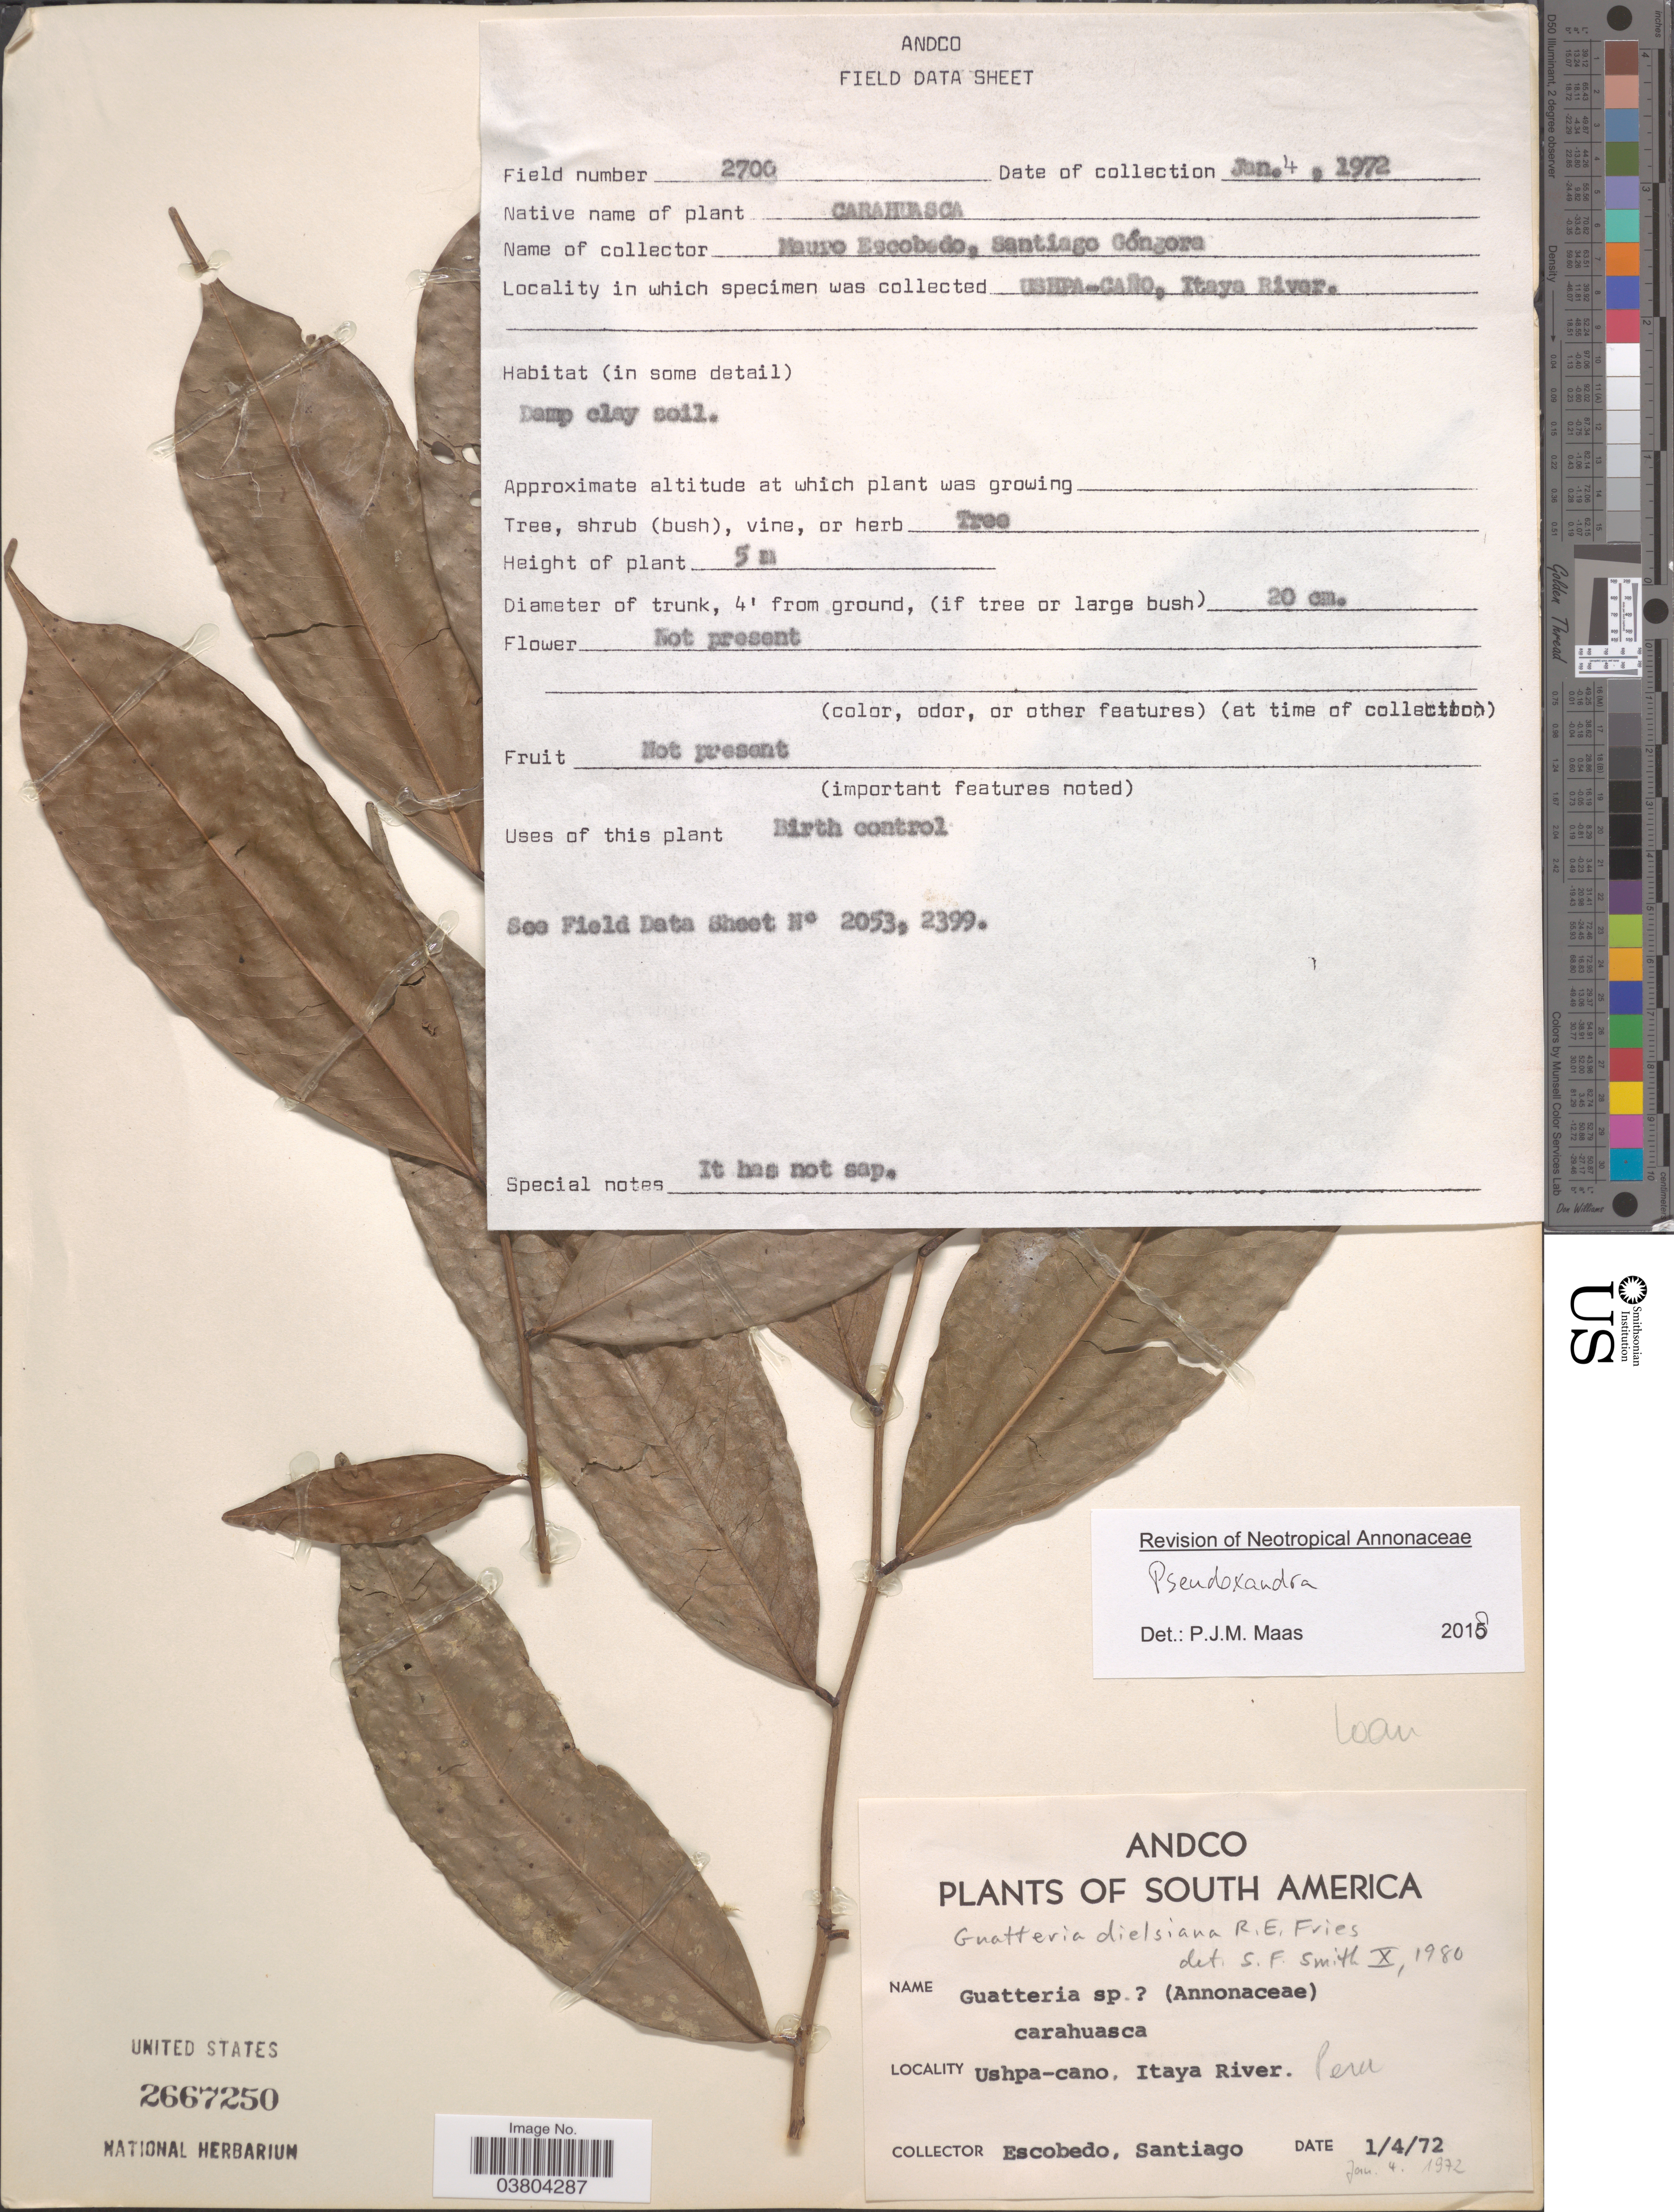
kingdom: Plantae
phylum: Tracheophyta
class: Magnoliopsida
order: Magnoliales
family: Annonaceae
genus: Pseudoxandra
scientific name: Pseudoxandra sp.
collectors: M. Escobedo & S. Góngora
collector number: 2706*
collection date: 1972-04-01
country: Peru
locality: Ushpa-caño, Itaya river.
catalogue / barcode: US 2667250